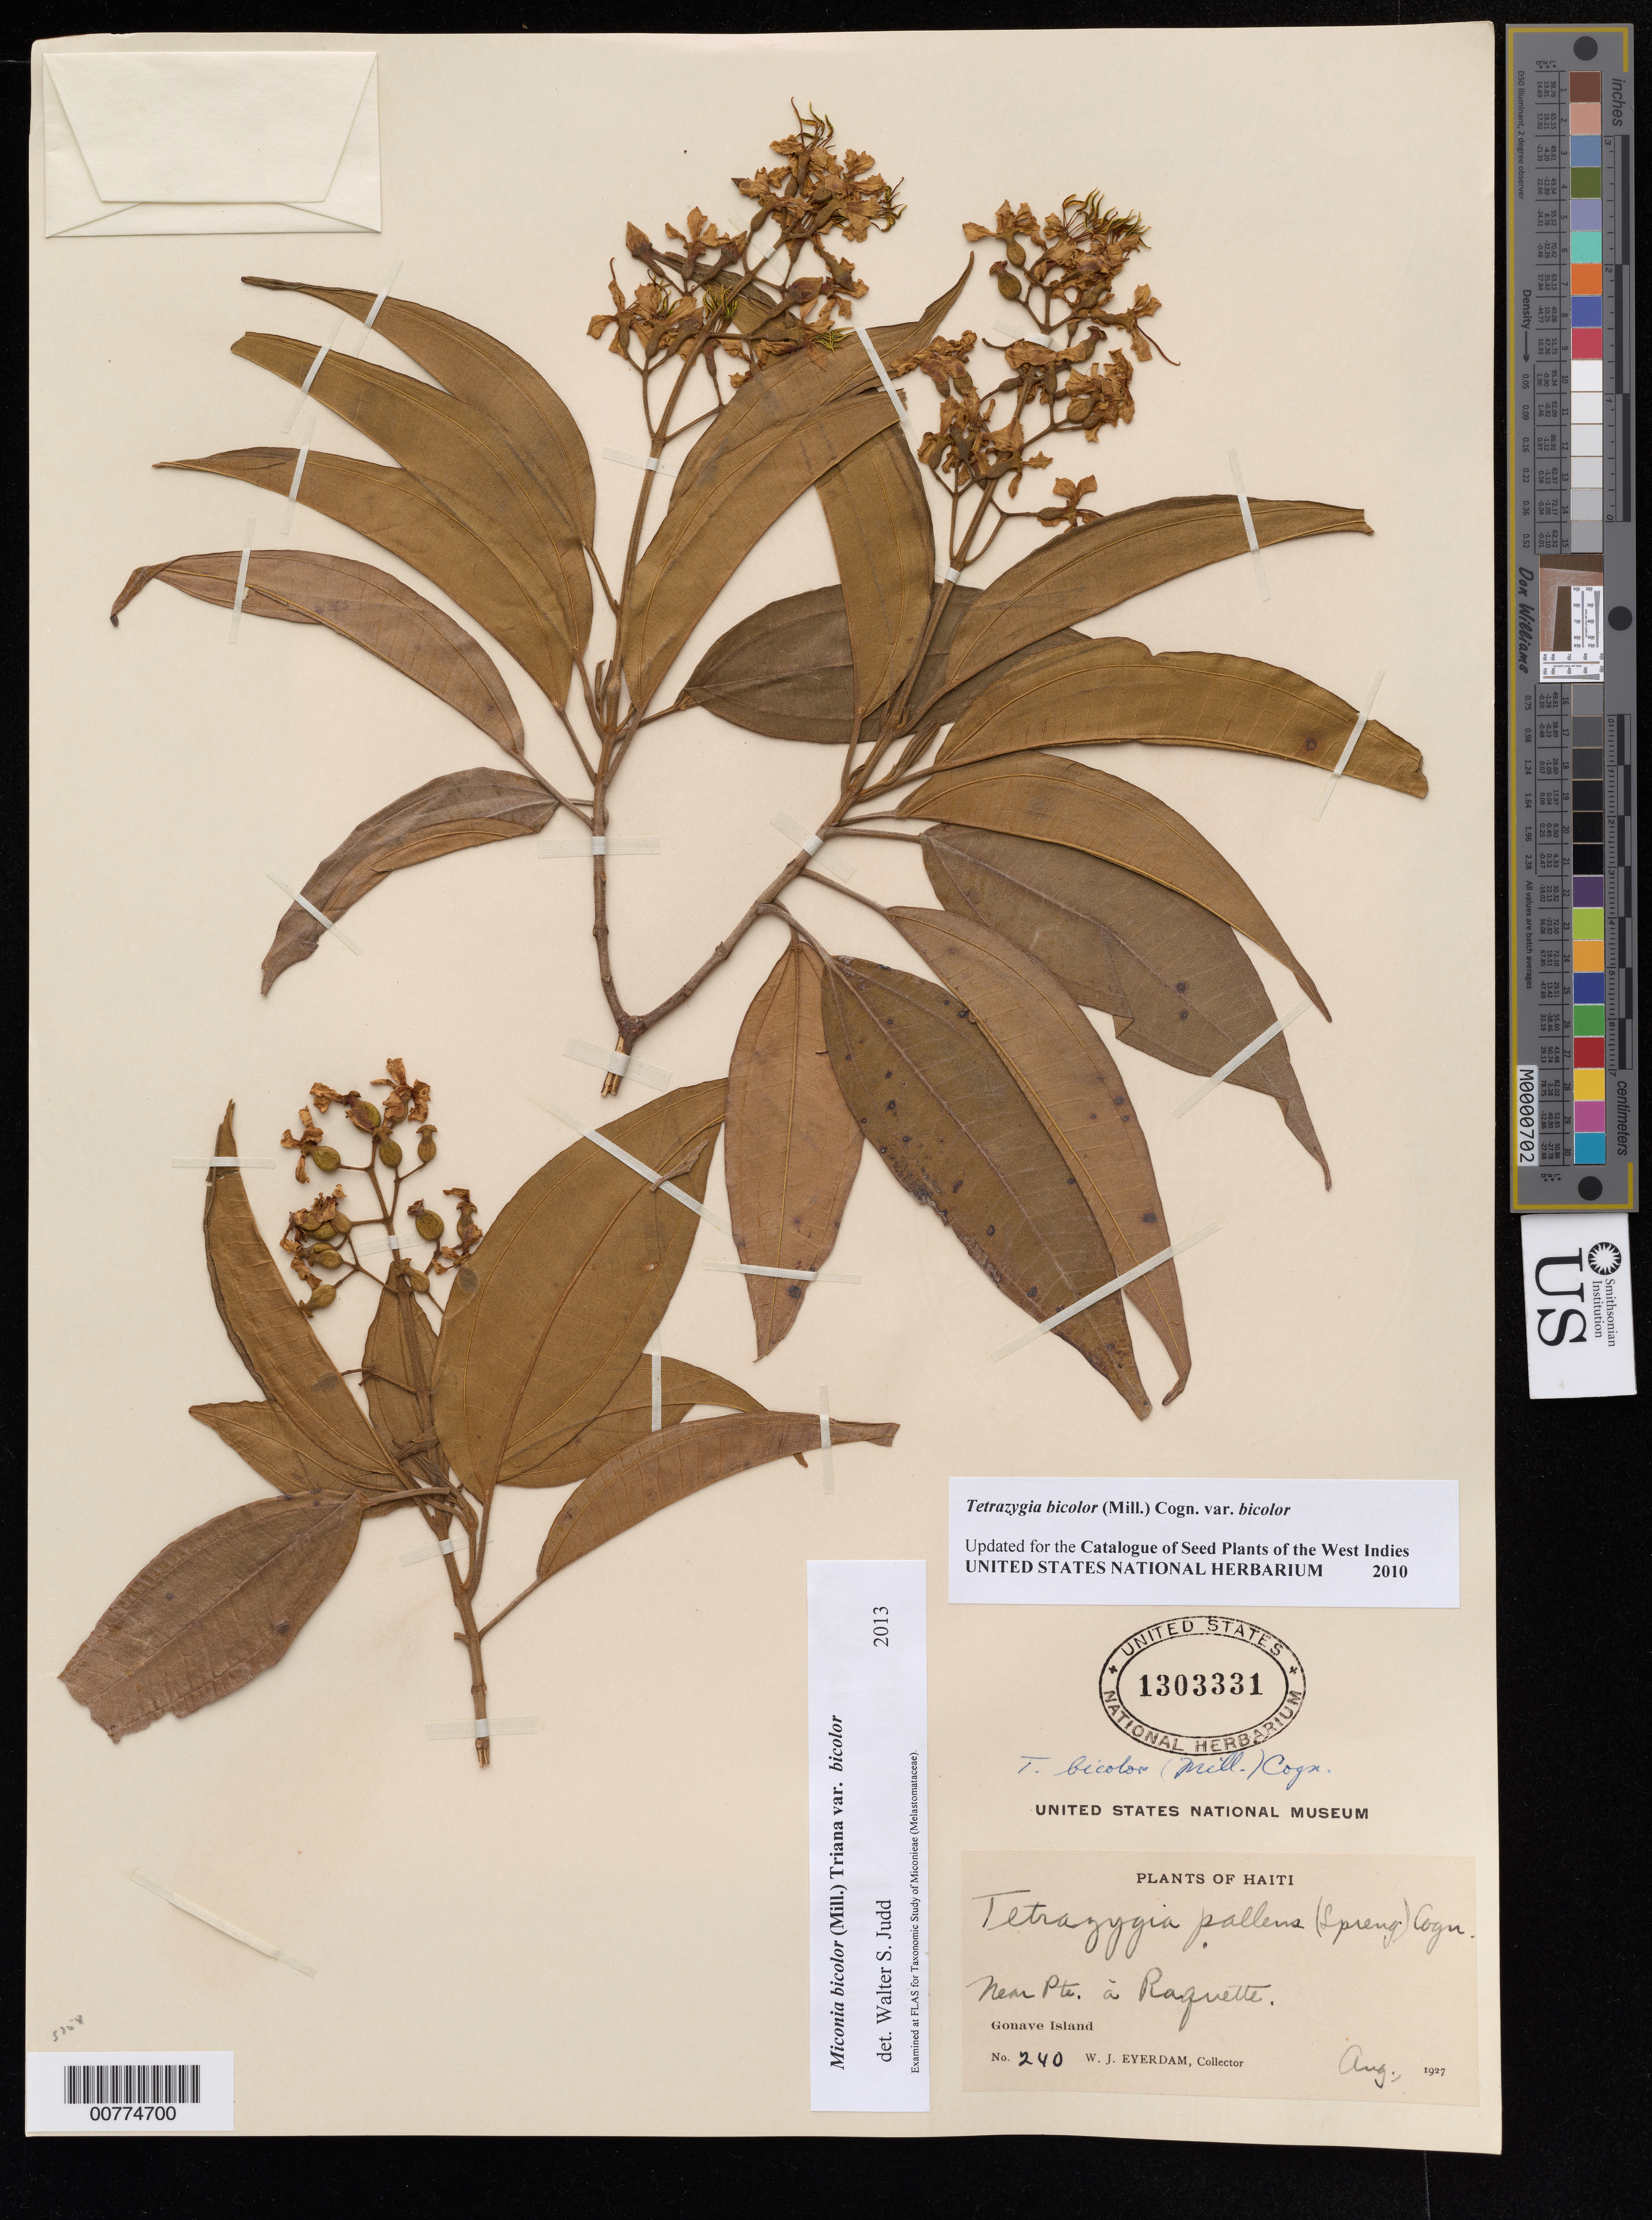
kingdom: Plantae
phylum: Tracheophyta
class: Magnoliopsida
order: Myrtales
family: Melastomataceae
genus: Miconia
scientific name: Miconia bicolor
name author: (Mill.) Triana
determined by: Judd, Walter S.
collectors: W. J. Eyerdam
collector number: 240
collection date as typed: Aug 1927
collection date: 1927-08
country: Haiti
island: Hispaniola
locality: Gonave Island, near Pte. à Raquette.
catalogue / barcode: US 1303331